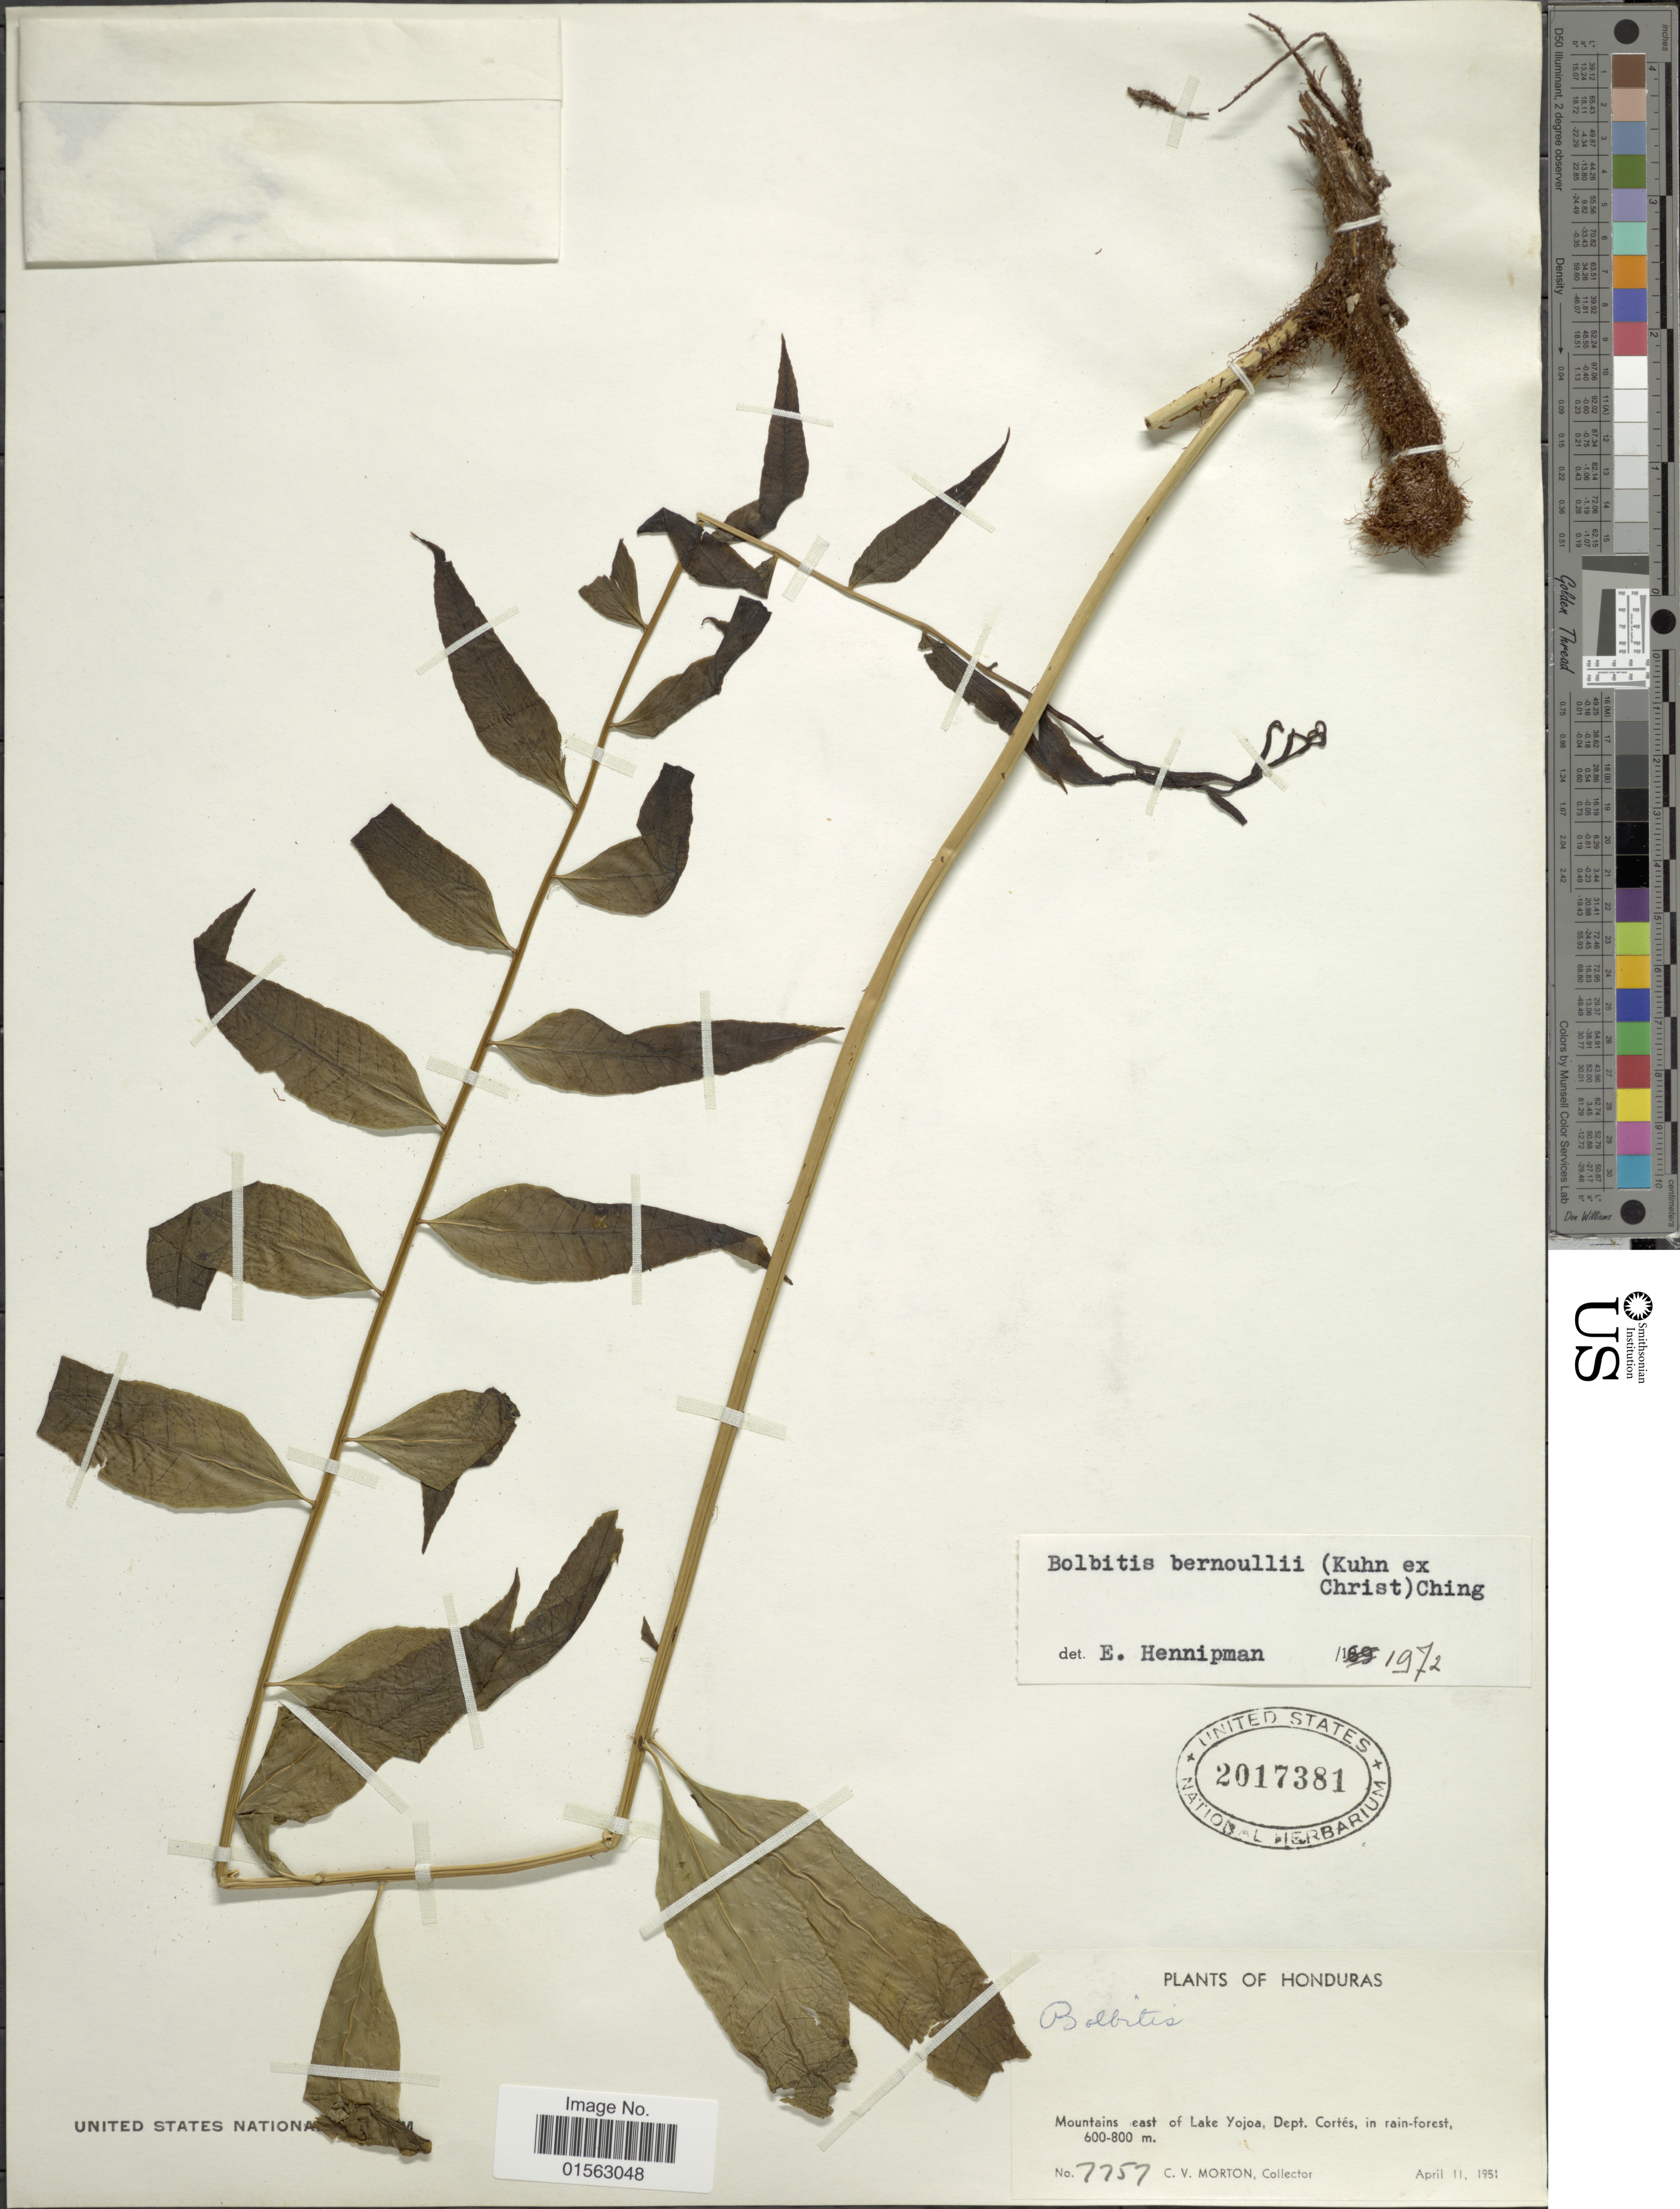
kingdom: Plantae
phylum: Tracheophyta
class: Polypodiopsida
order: Polypodiales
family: Dryopteridaceae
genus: Mickelia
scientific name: Mickelia bernoullii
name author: (Kuhn ex Christ) R.C. Moran et al.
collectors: C. V. Morton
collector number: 7757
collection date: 1951-04-11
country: Honduras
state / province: Cortés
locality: Honduras, mountains east of Lake Yojoa, Dept. Cortés, in rain-forest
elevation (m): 600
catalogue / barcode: US 2017381